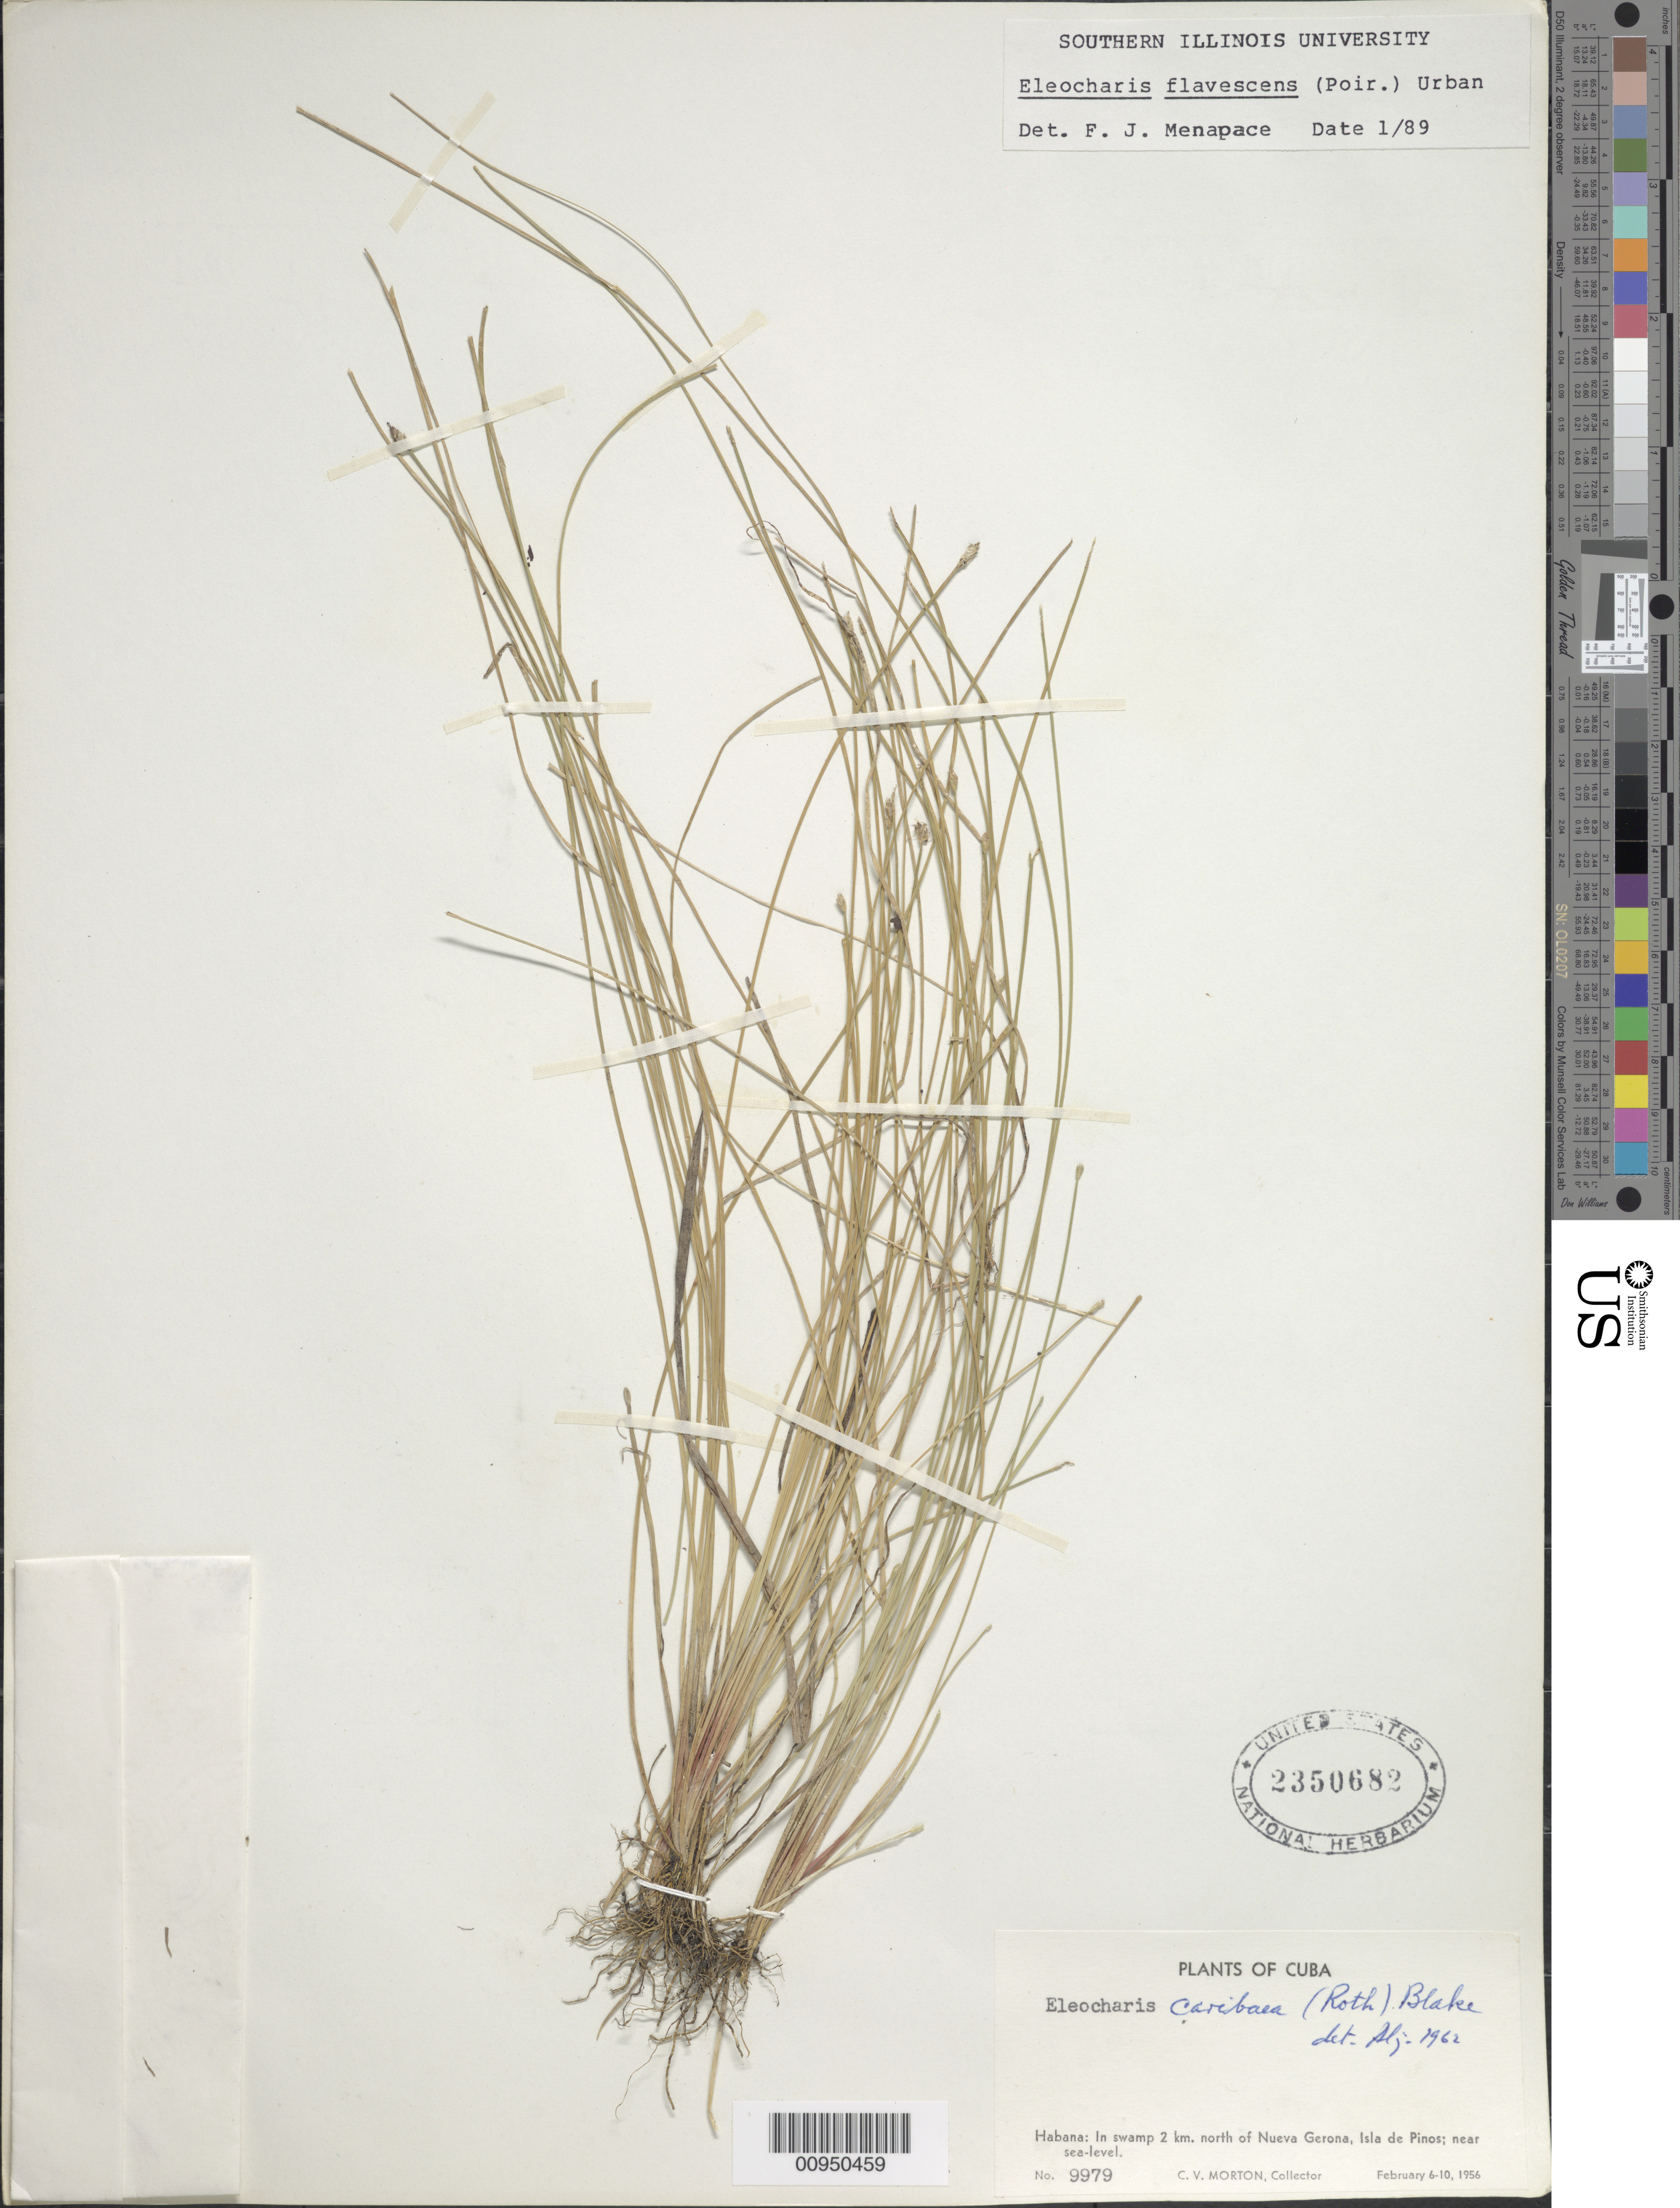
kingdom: Plantae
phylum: Tracheophyta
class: Liliopsida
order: Poales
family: Cyperaceae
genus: Eleocharis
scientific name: Eleocharis flavescens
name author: (Poir.) Urb.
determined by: Menapace, F. J.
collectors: C. V. Morton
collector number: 9979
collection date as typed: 06 Feb 1956 to 10 Feb 1956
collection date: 1956-02-06/1956-02-10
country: Cuba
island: Isla de la Juventud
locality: Isle of Pines 2 Km N of Nueva Gerona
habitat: In swamp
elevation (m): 0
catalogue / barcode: US 2350682